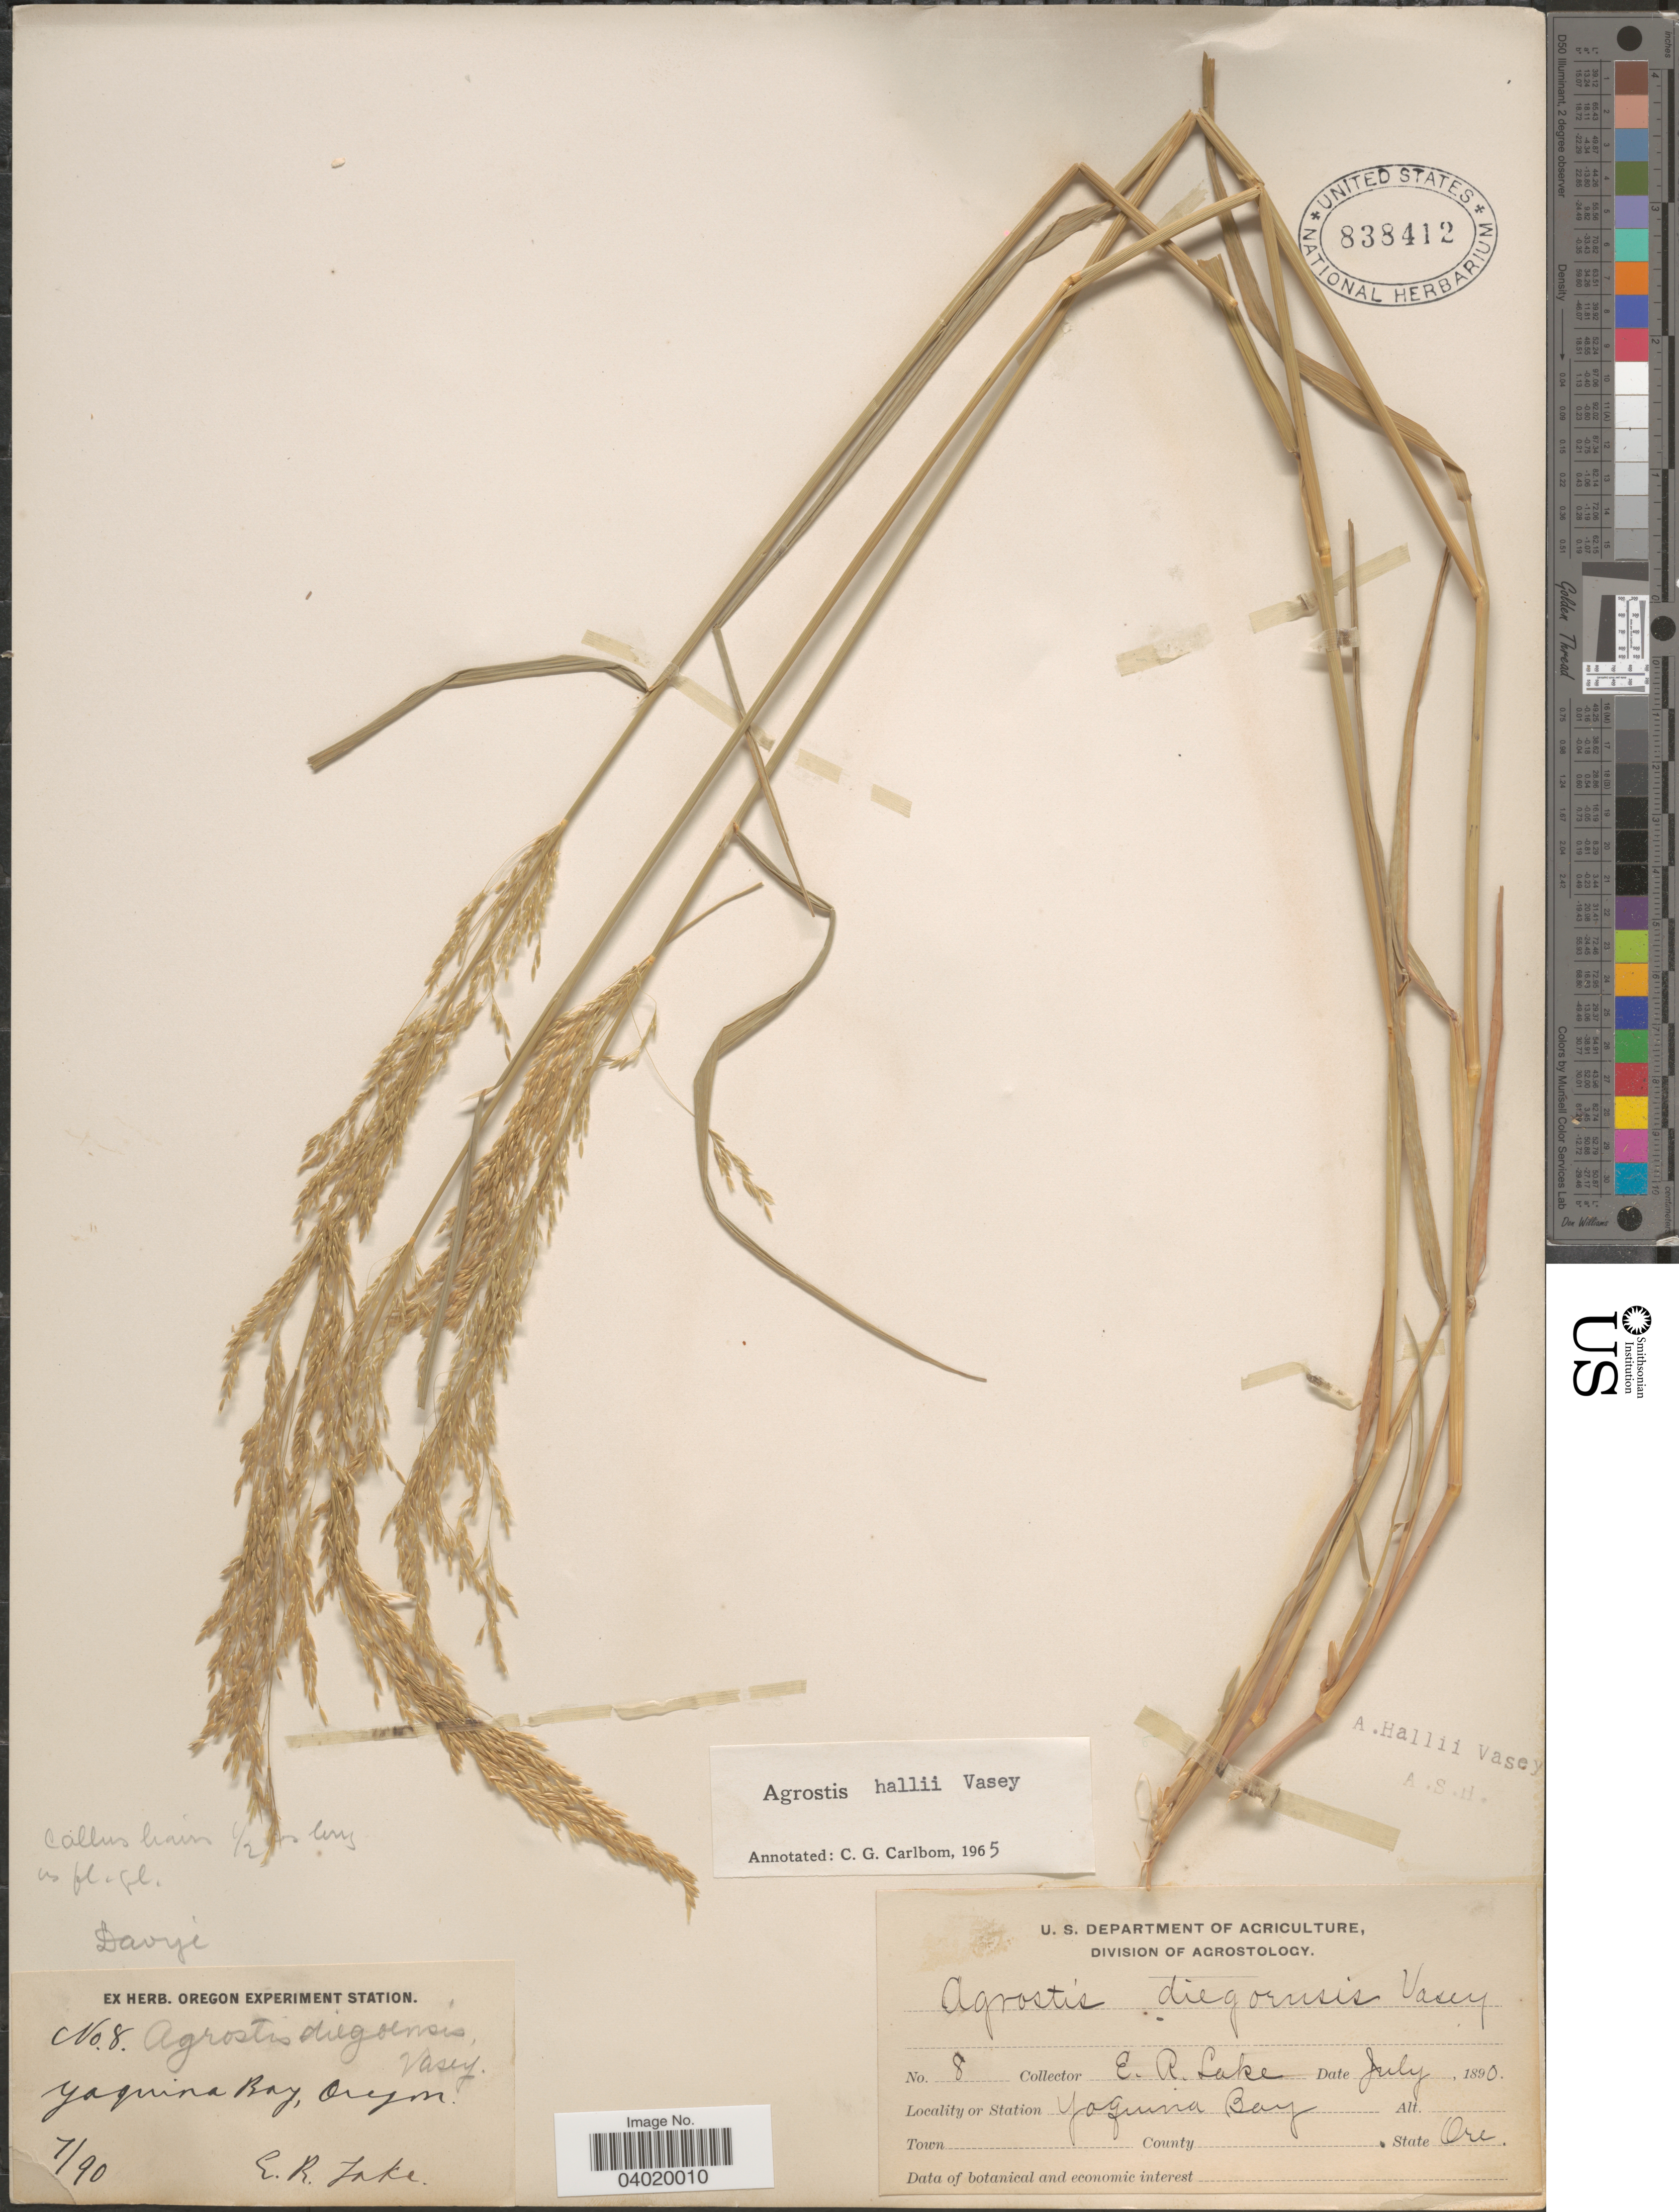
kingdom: Plantae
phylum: Tracheophyta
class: Liliopsida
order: Poales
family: Poaceae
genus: Agrostis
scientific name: Agrostis hallii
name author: Vasey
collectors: E. Lake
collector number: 8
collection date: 1890-07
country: United States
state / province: Oregon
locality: Yaquina Bay.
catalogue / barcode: US 838412